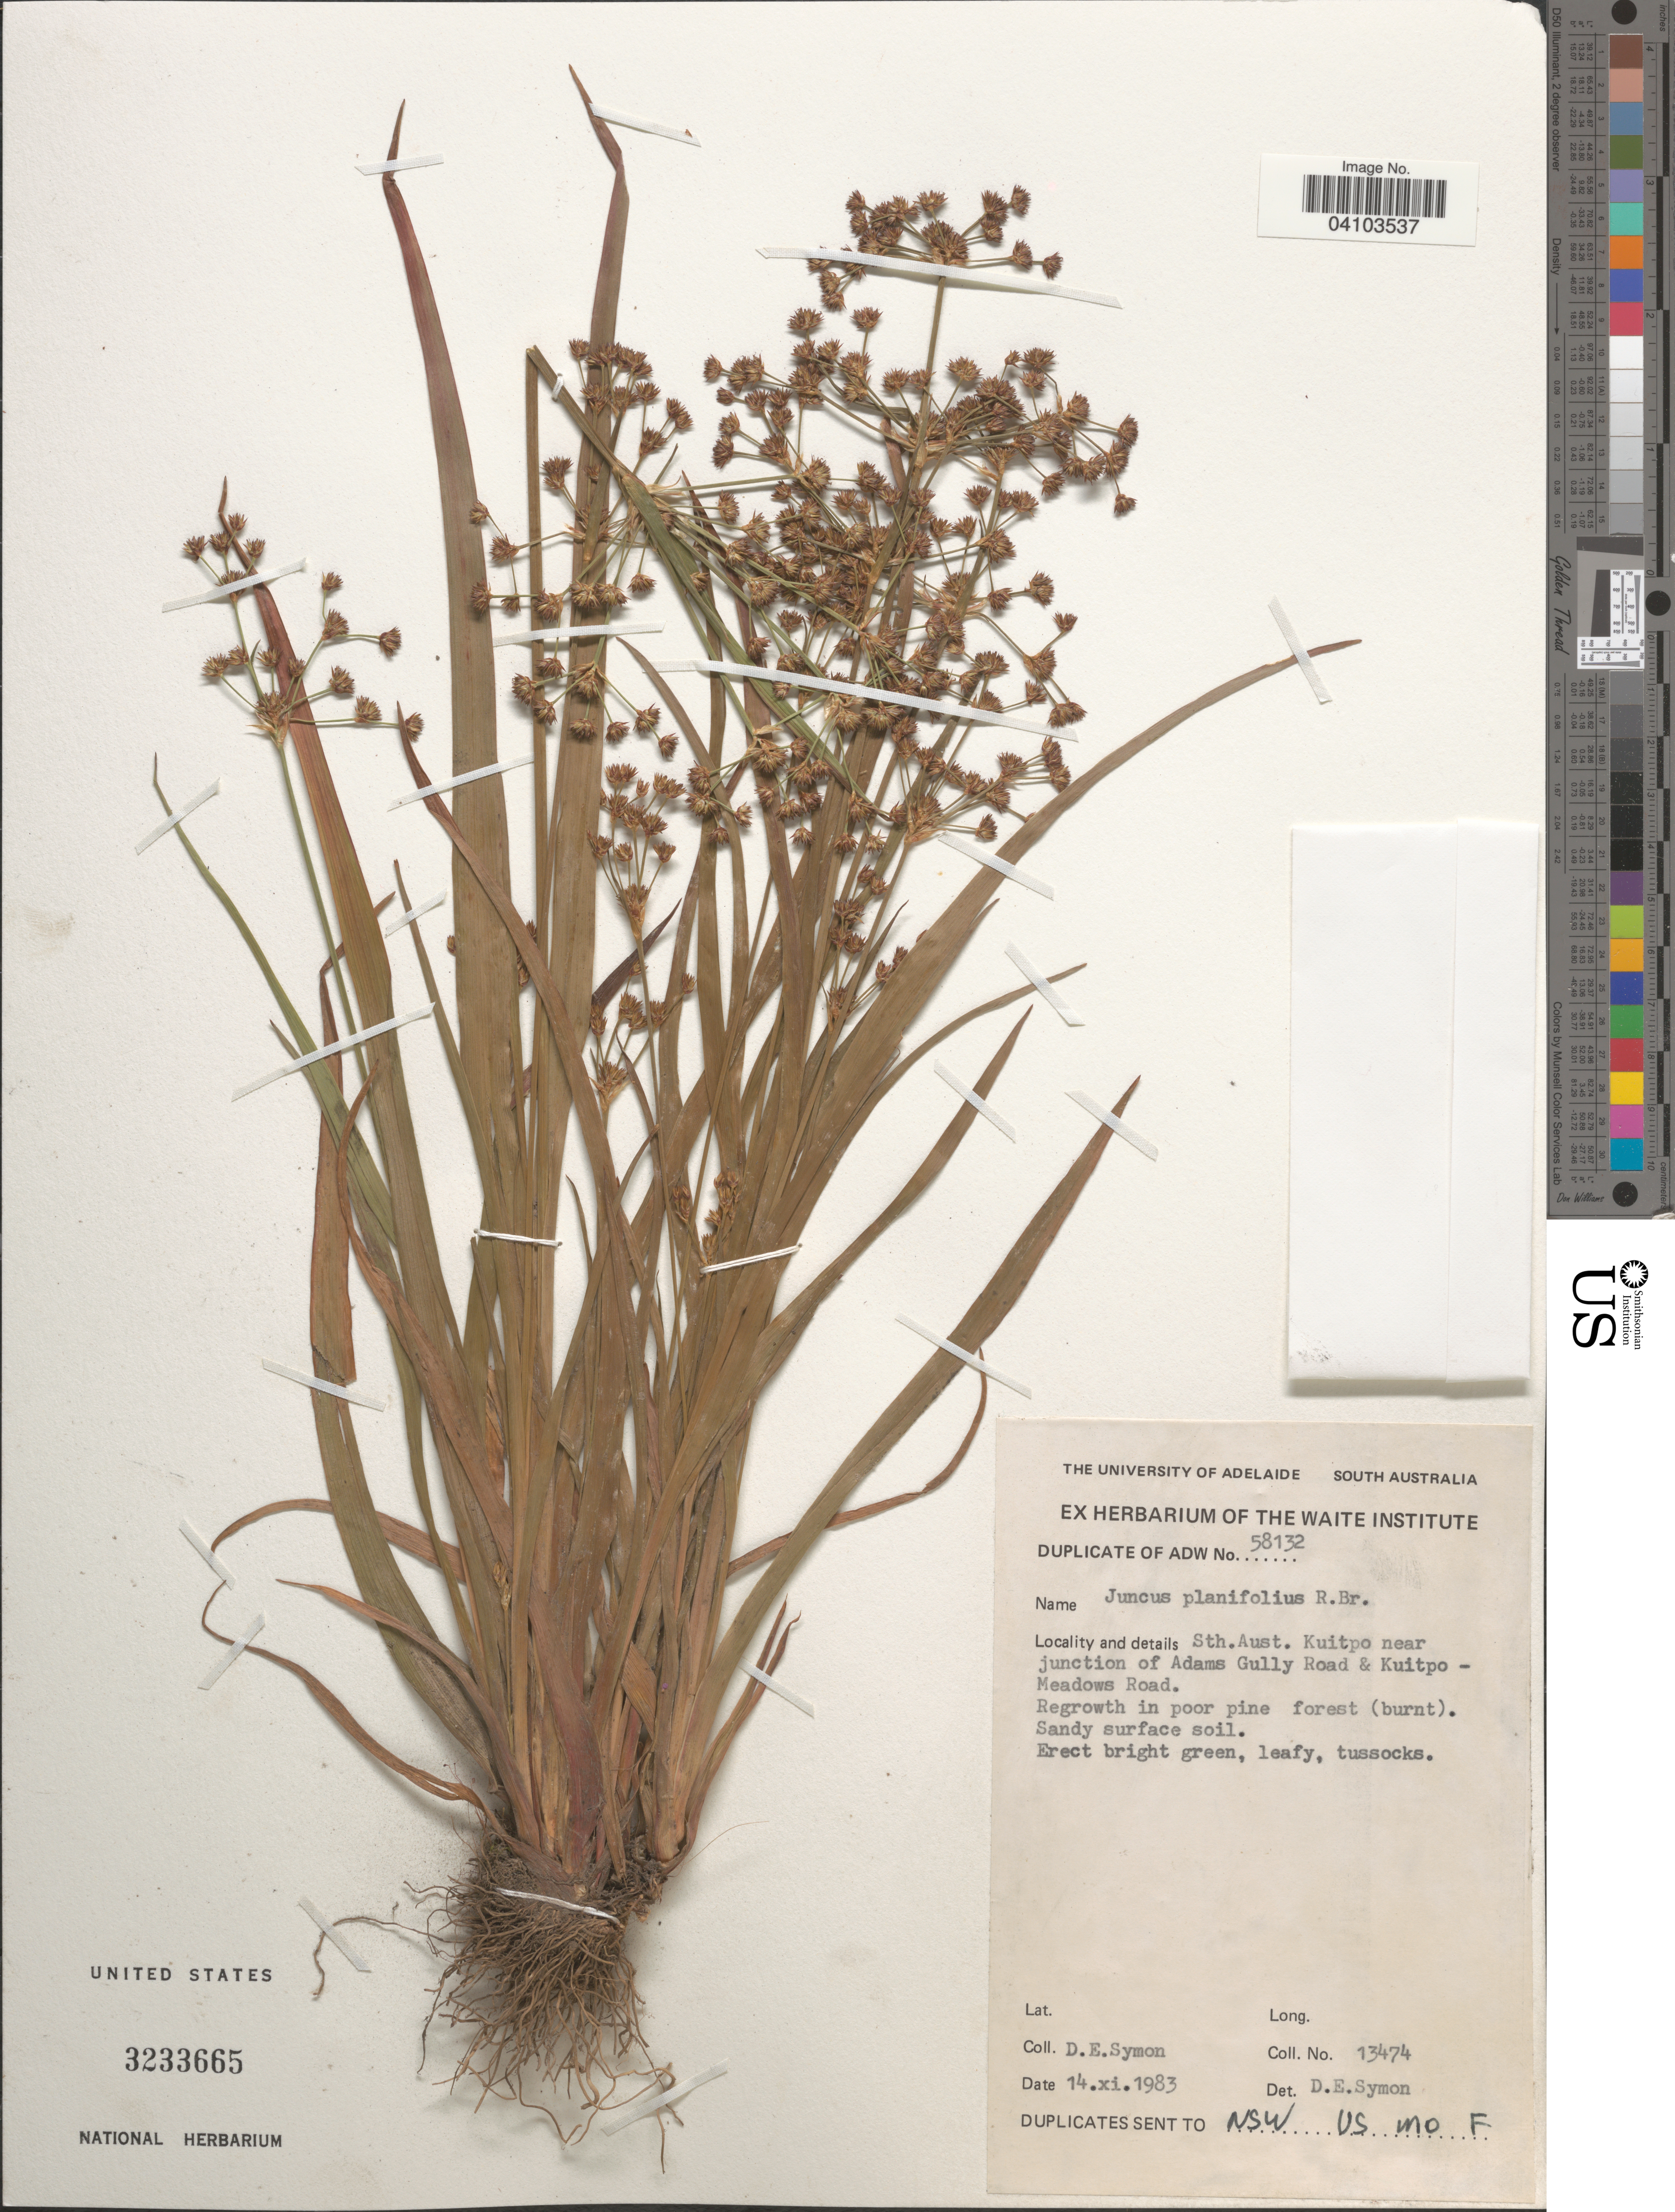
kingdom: Plantae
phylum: Tracheophyta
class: Liliopsida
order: Poales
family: Juncaceae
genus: Juncus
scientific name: Juncus planifolius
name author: R. Br.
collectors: D. Symon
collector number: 13474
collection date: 1983-11-14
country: Australia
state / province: South Australia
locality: Kuitpo near junction of Adams Gully Road & Kuitpo - Meadows Road.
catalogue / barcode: US 3233665